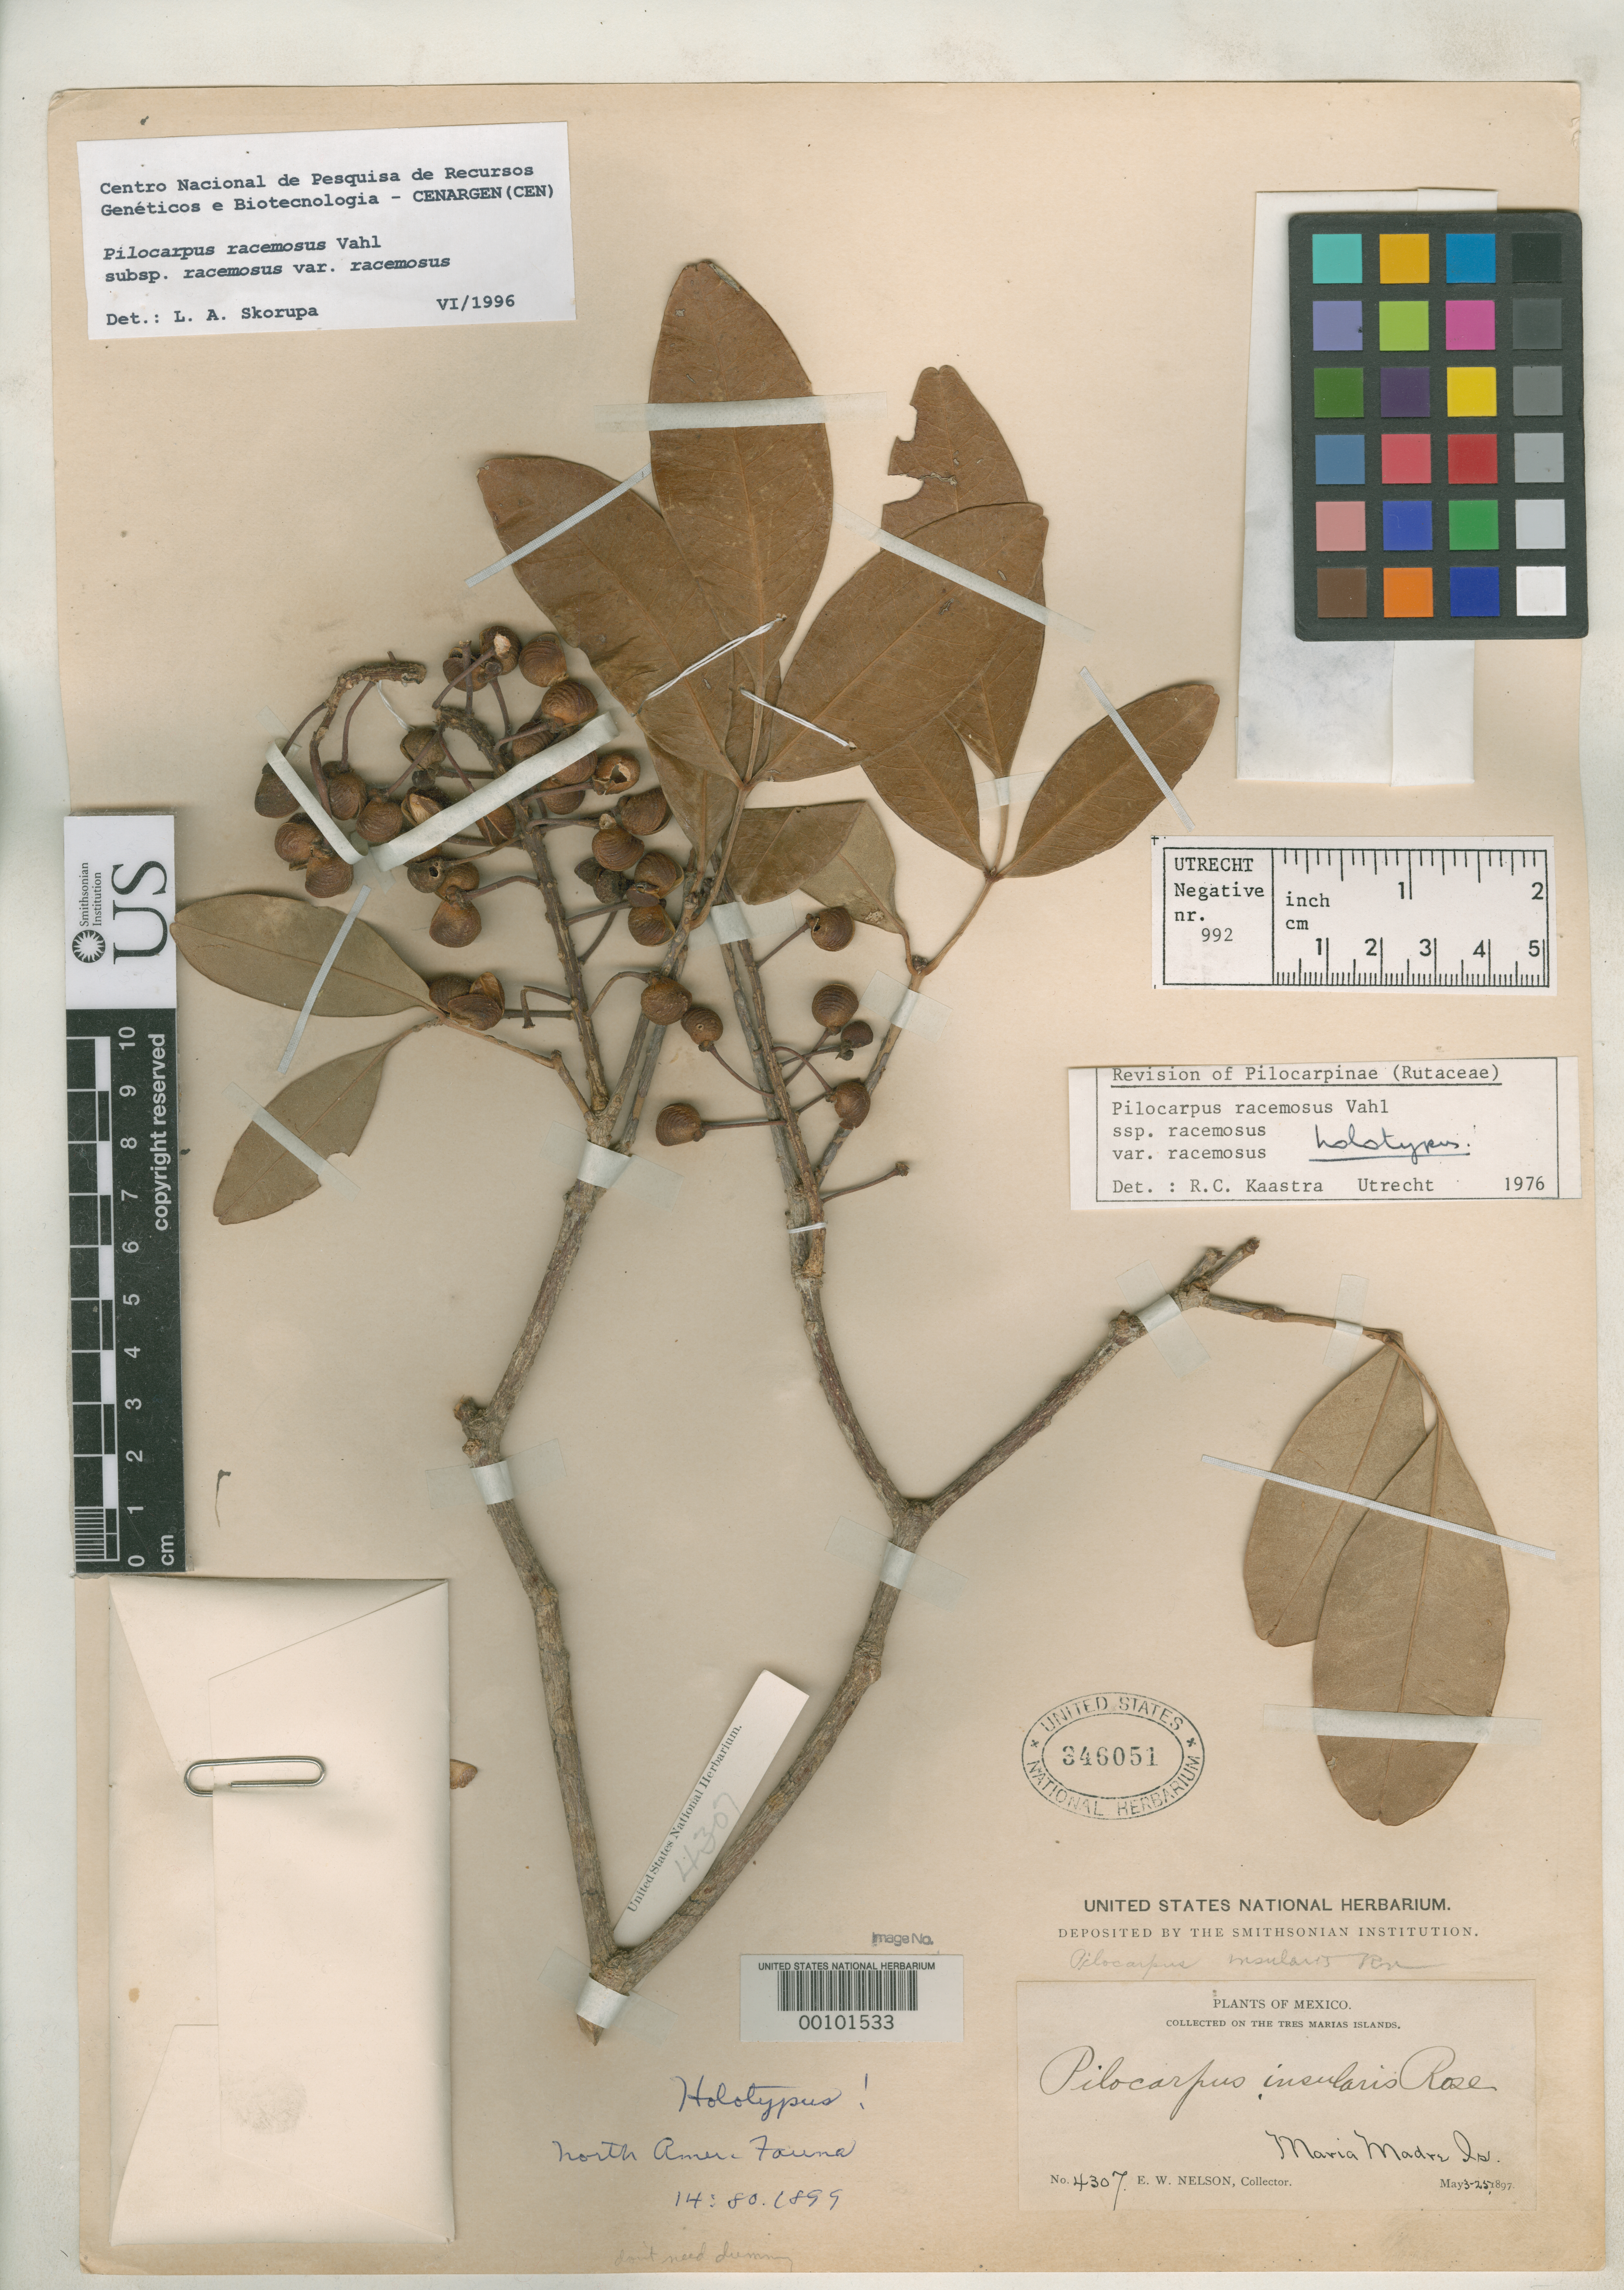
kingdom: Plantae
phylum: Tracheophyta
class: Magnoliopsida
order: Sapindales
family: Rutaceae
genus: Pilocarpus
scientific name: Pilocarpus insularis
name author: Rose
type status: Holotype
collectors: E. W. Nelson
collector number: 4307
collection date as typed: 03 May 1894 to 25 May 1894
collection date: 1894-05-03/1894-05-25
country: Mexico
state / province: Nayarit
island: Maria Madre Island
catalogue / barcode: US 346051